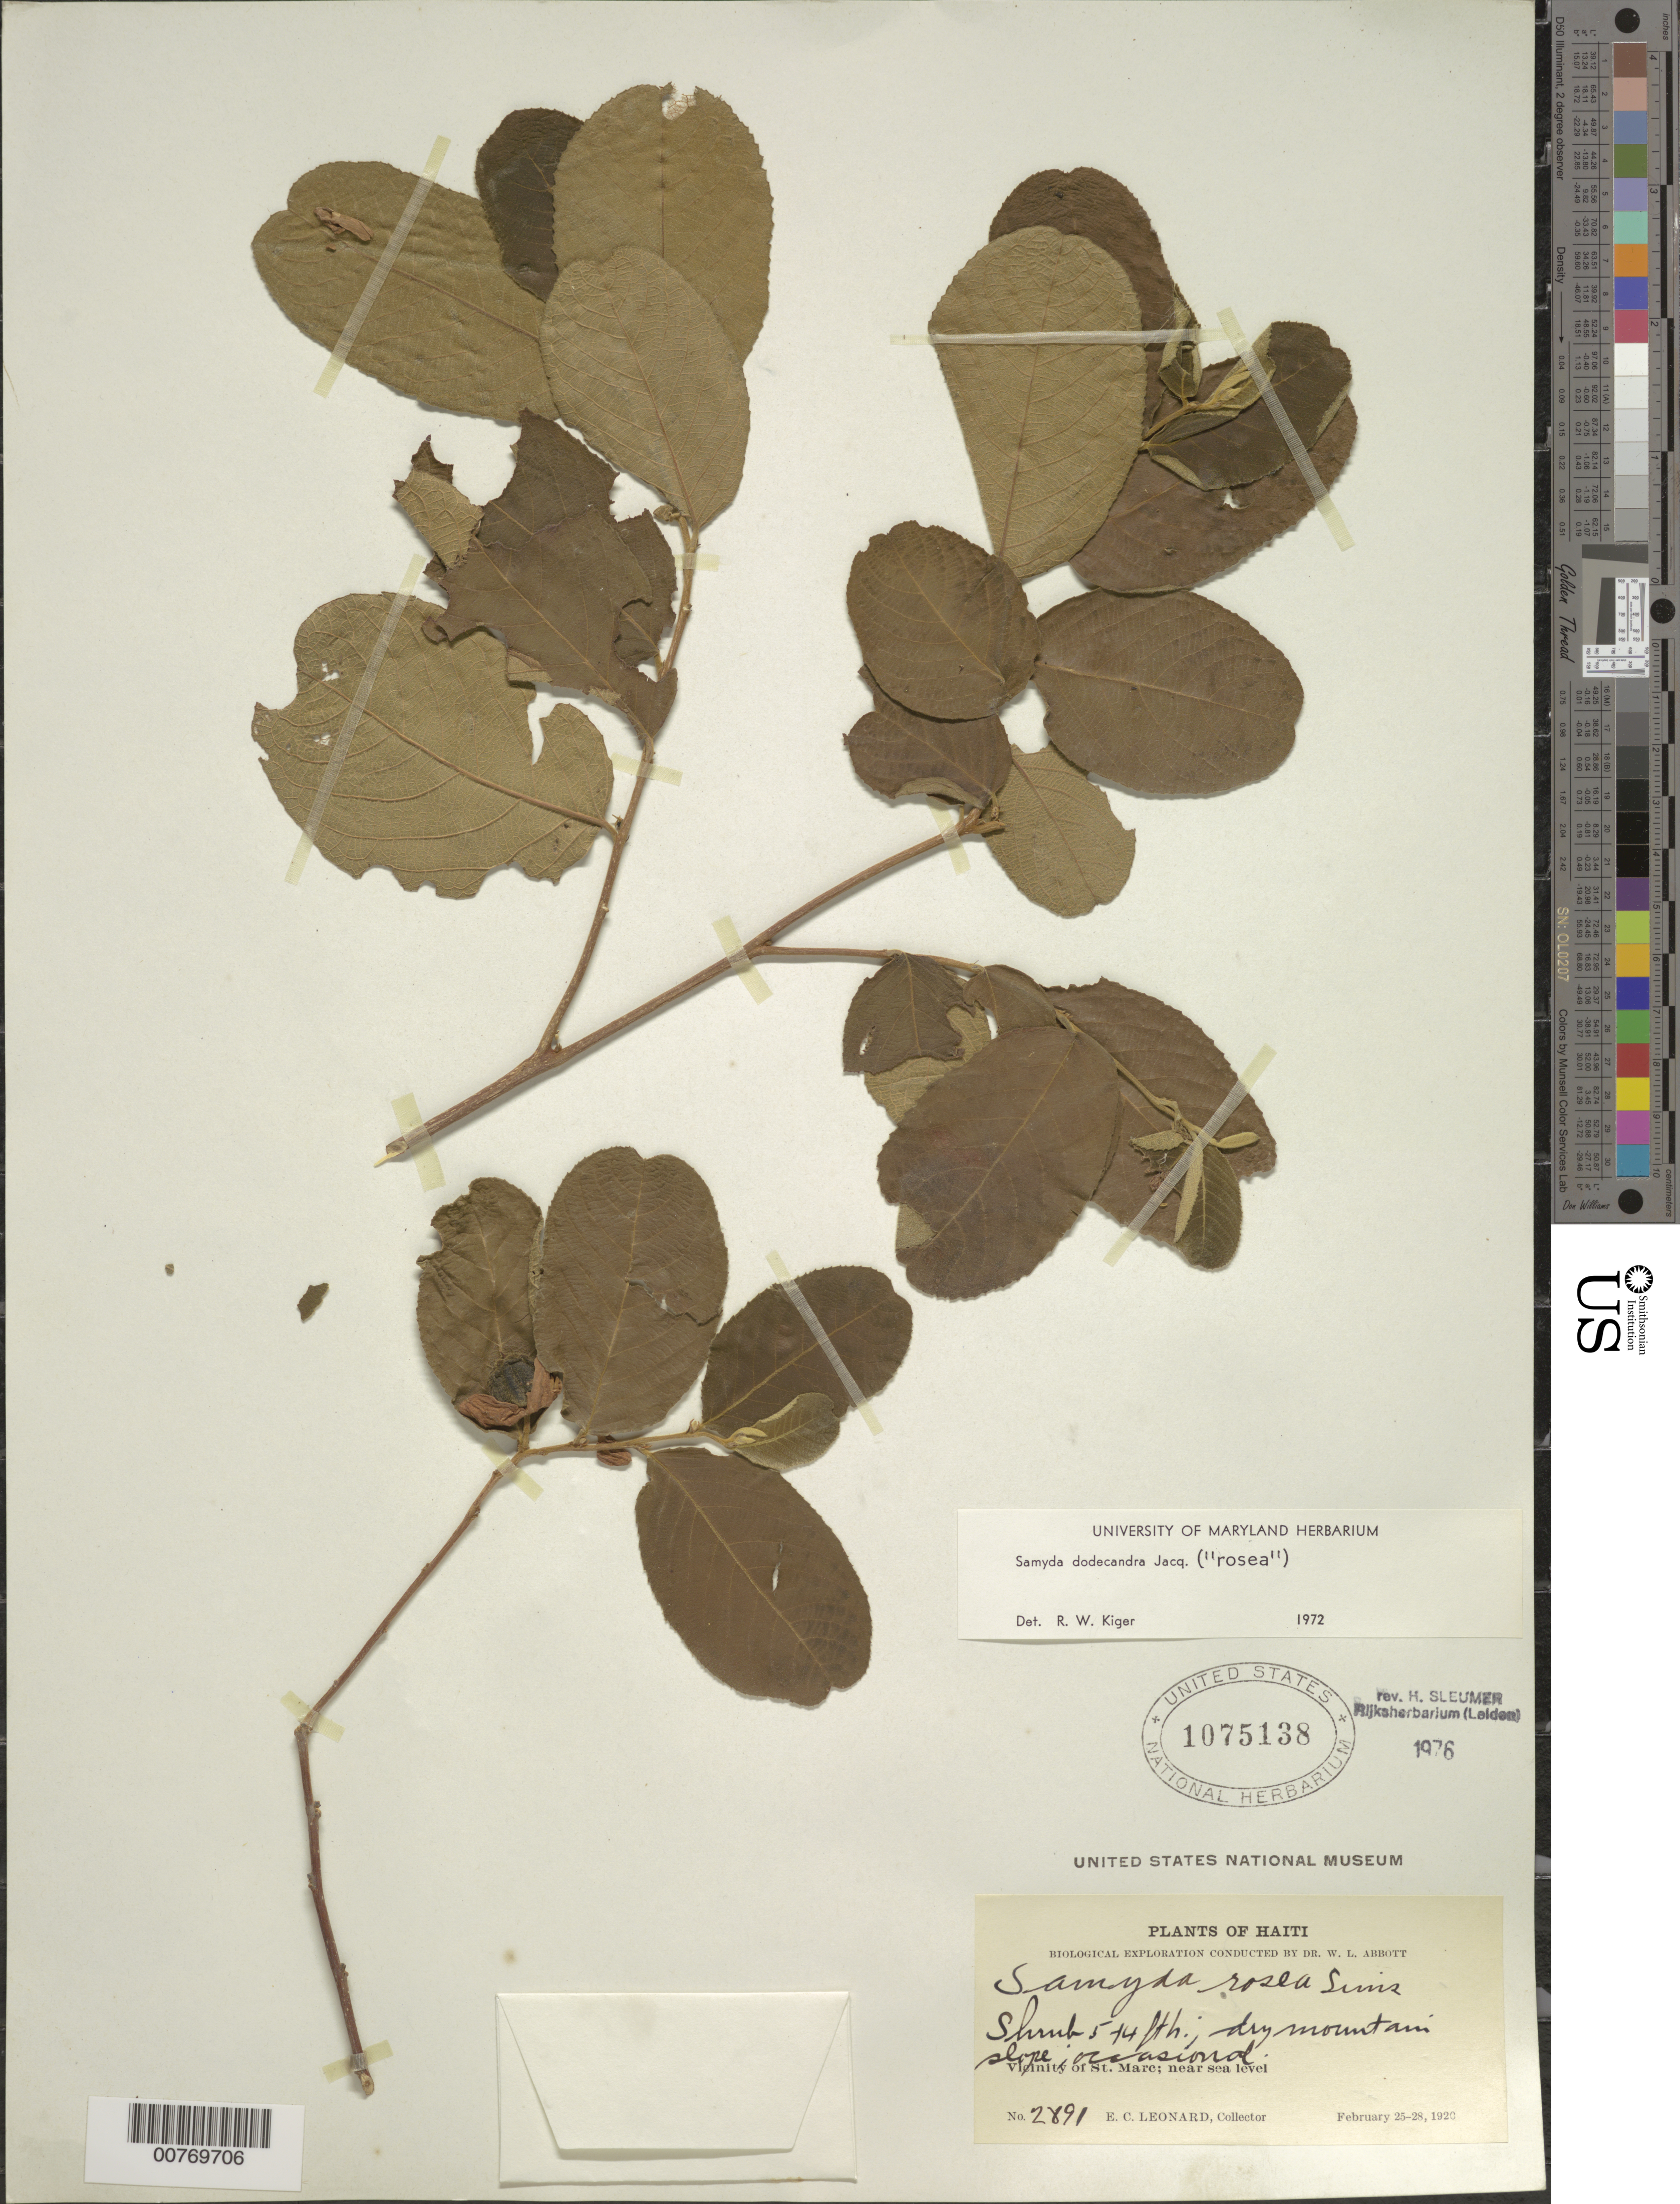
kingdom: Plantae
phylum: Tracheophyta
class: Magnoliopsida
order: Malpighiales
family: Salicaceae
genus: Casearia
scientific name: Casearia dodecandra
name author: (Jacq.) T. Samar. & M.H. Alford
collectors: E. C. Leonard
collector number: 2891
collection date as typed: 25 Feb 1920 28 Feb 1920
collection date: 1920-02-25/1920-02-28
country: Haiti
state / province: Artibonite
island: Hispaniola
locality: Vicinity of St. Marc, near sea level.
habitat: dry mountain slope.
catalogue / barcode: US 1075138